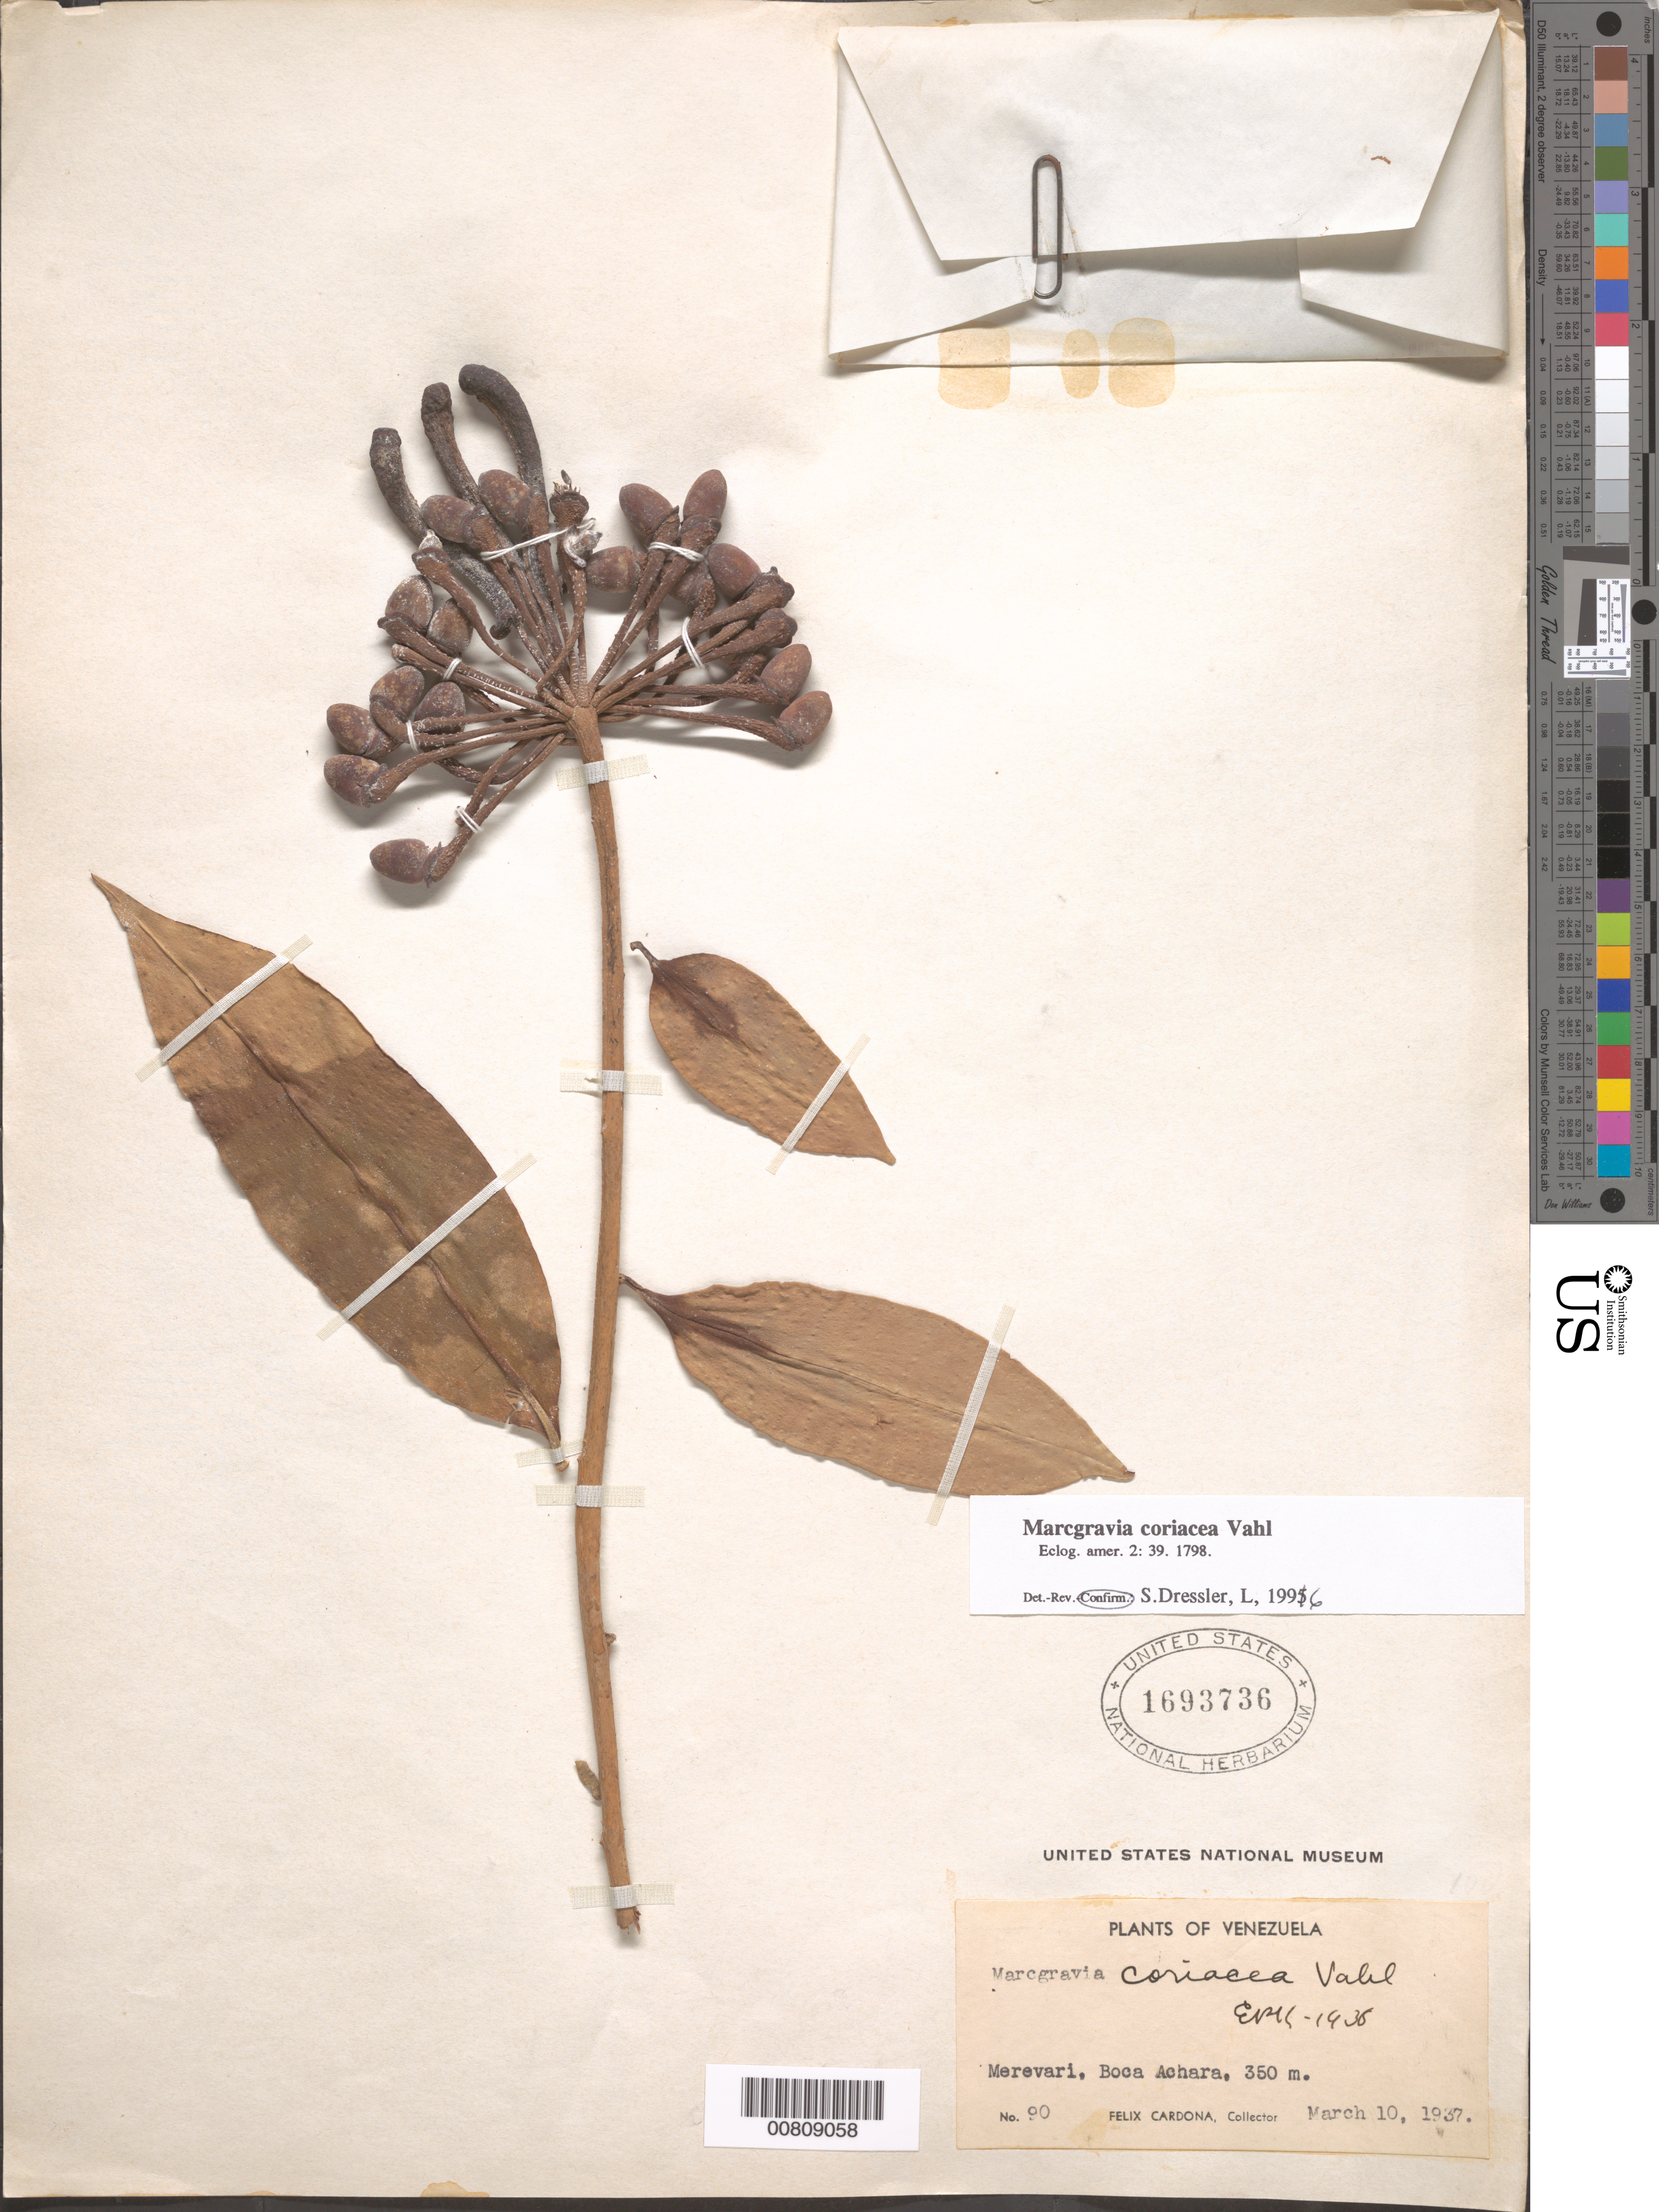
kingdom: Plantae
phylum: Tracheophyta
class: Magnoliopsida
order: Ericales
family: Marcgraviaceae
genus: Marcgravia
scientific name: Marcgravia coriacea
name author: Vahl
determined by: Dressler, S., (FR), Forschungsinstitut Und Naturmuseum Senckenberg (GERMANY)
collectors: F. Cardona Puig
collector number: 90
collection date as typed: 10-Mar-37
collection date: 1937-03-10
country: Venezuela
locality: Merevari, Boca Achara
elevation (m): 350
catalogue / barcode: US 1693736